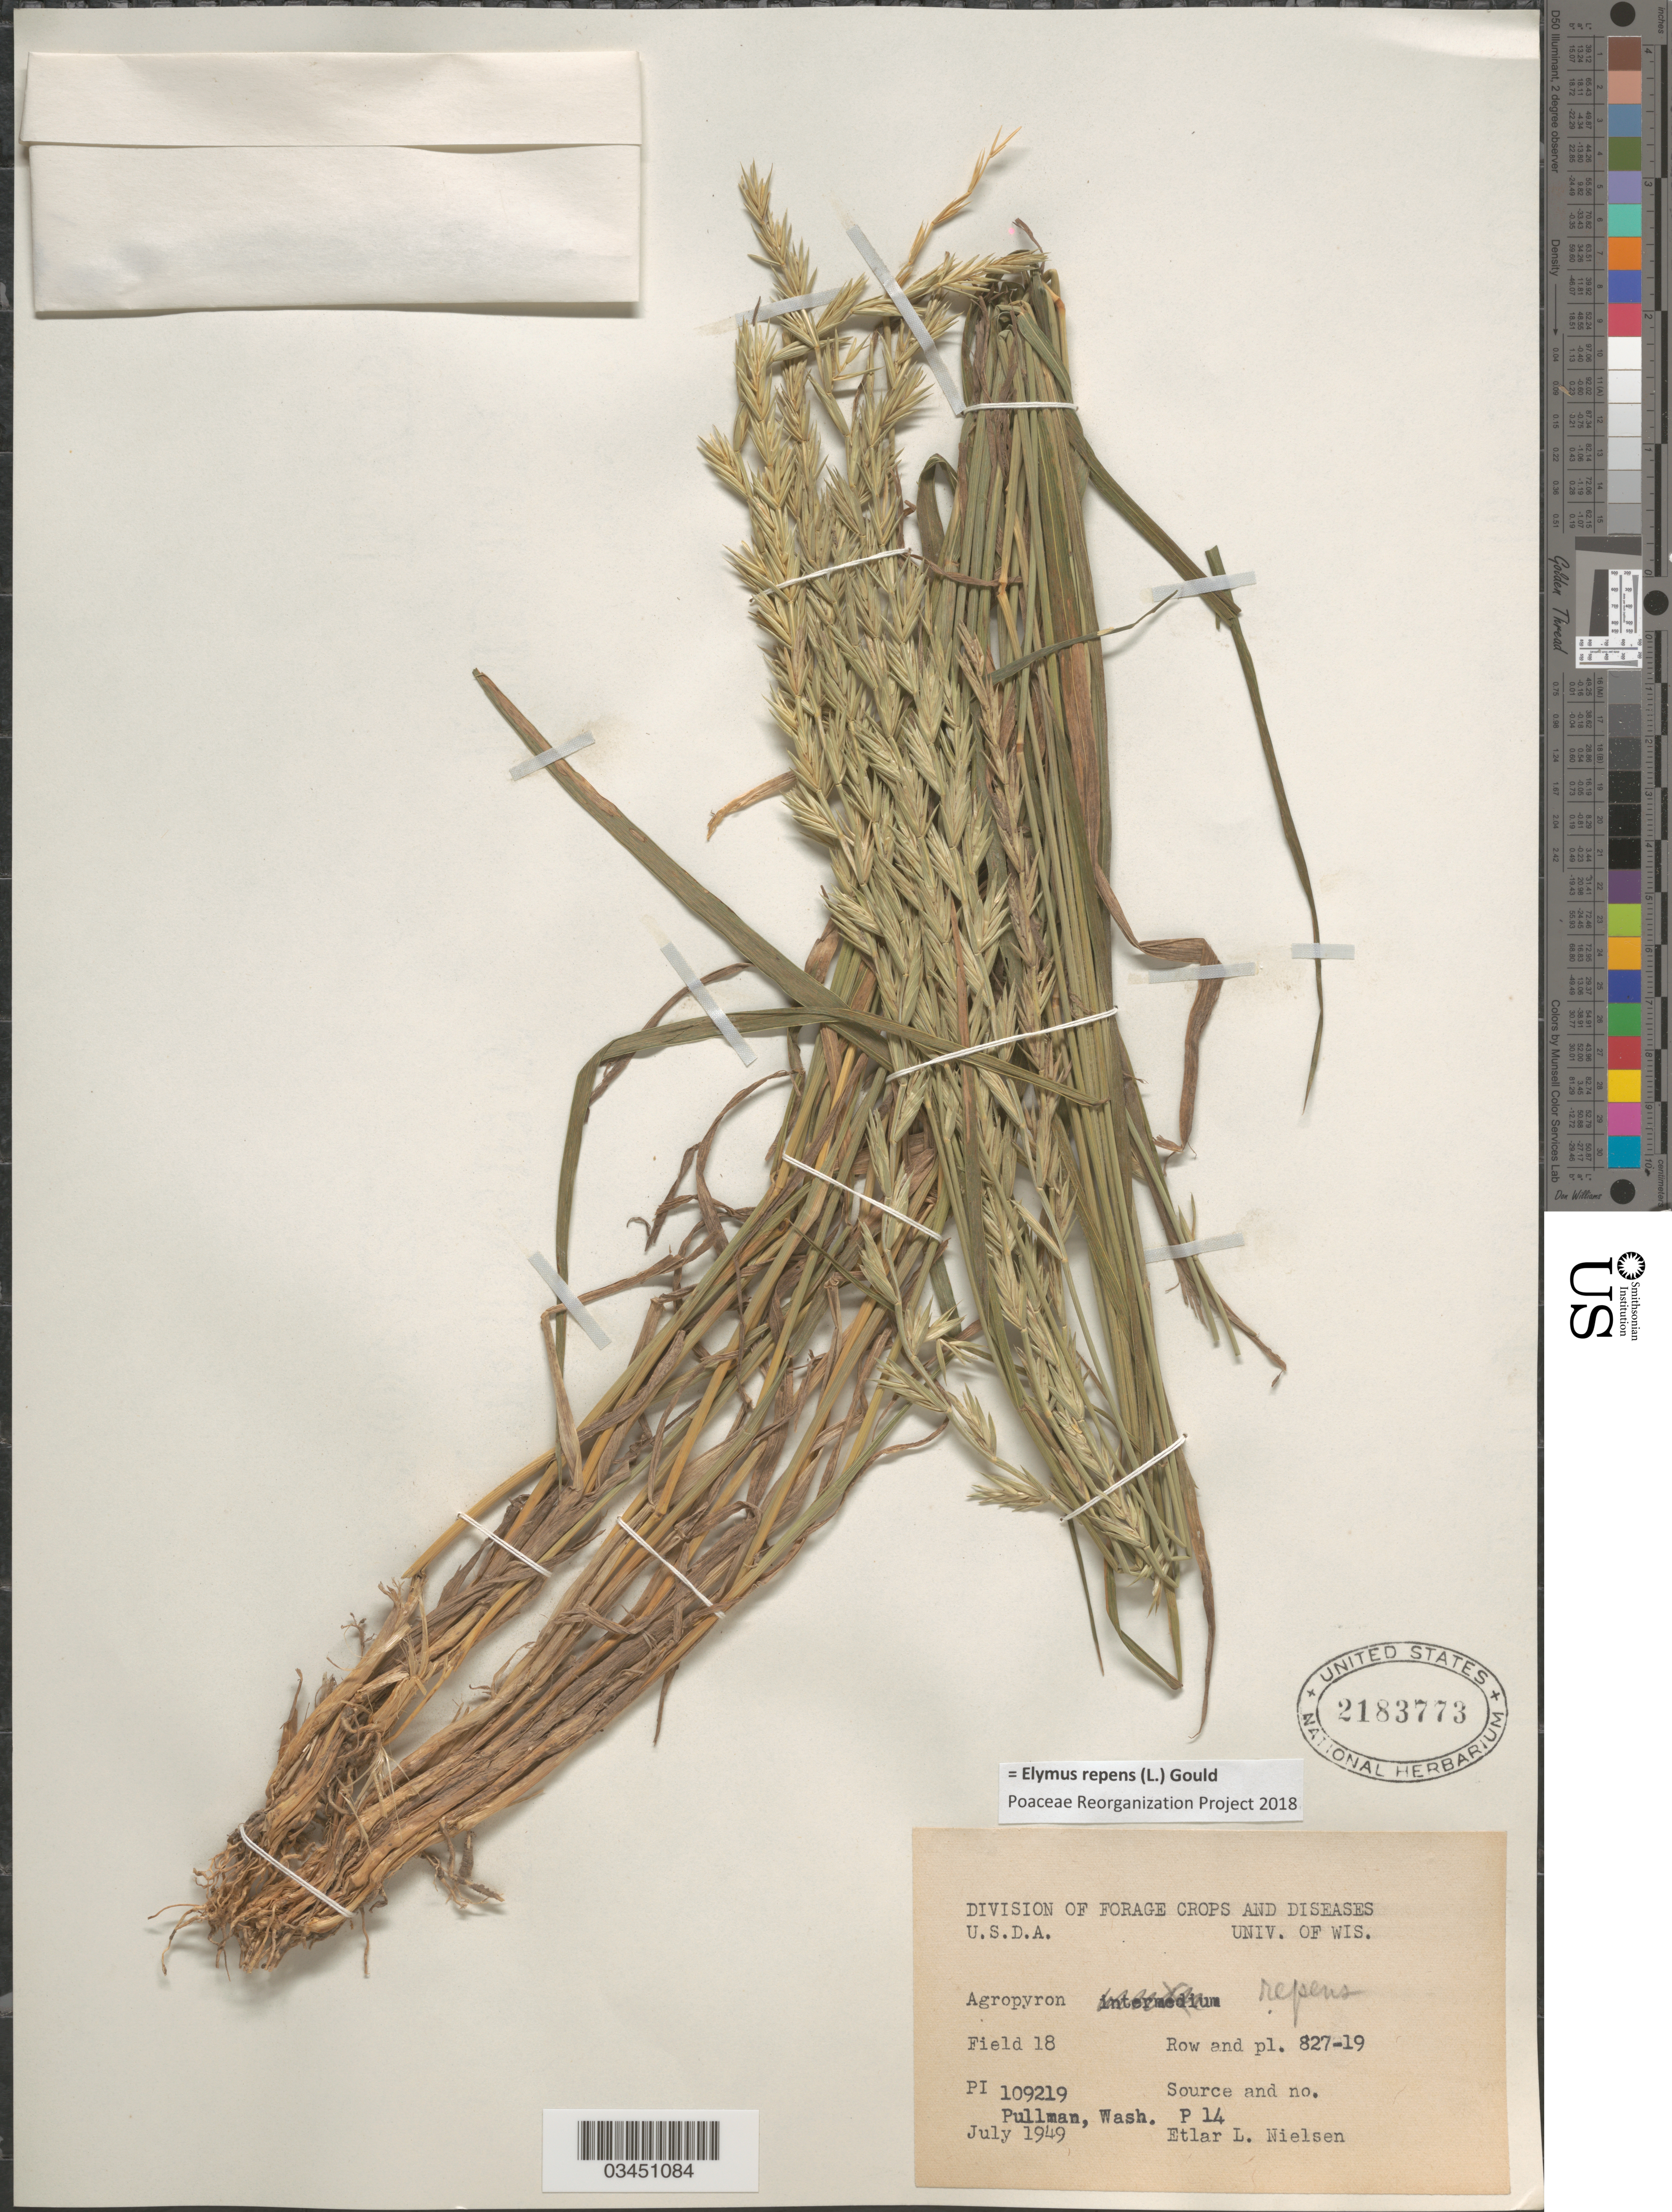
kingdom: Plantae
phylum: Tracheophyta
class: Liliopsida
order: Poales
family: Poaceae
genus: Elymus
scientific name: Elymus repens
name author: (L.) Gould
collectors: E. L. Nielsen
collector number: PI109219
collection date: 1949-07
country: United States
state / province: Washington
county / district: Whitman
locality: Field 18 Row and pl. 827-19. Pullman.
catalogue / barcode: US 2183773